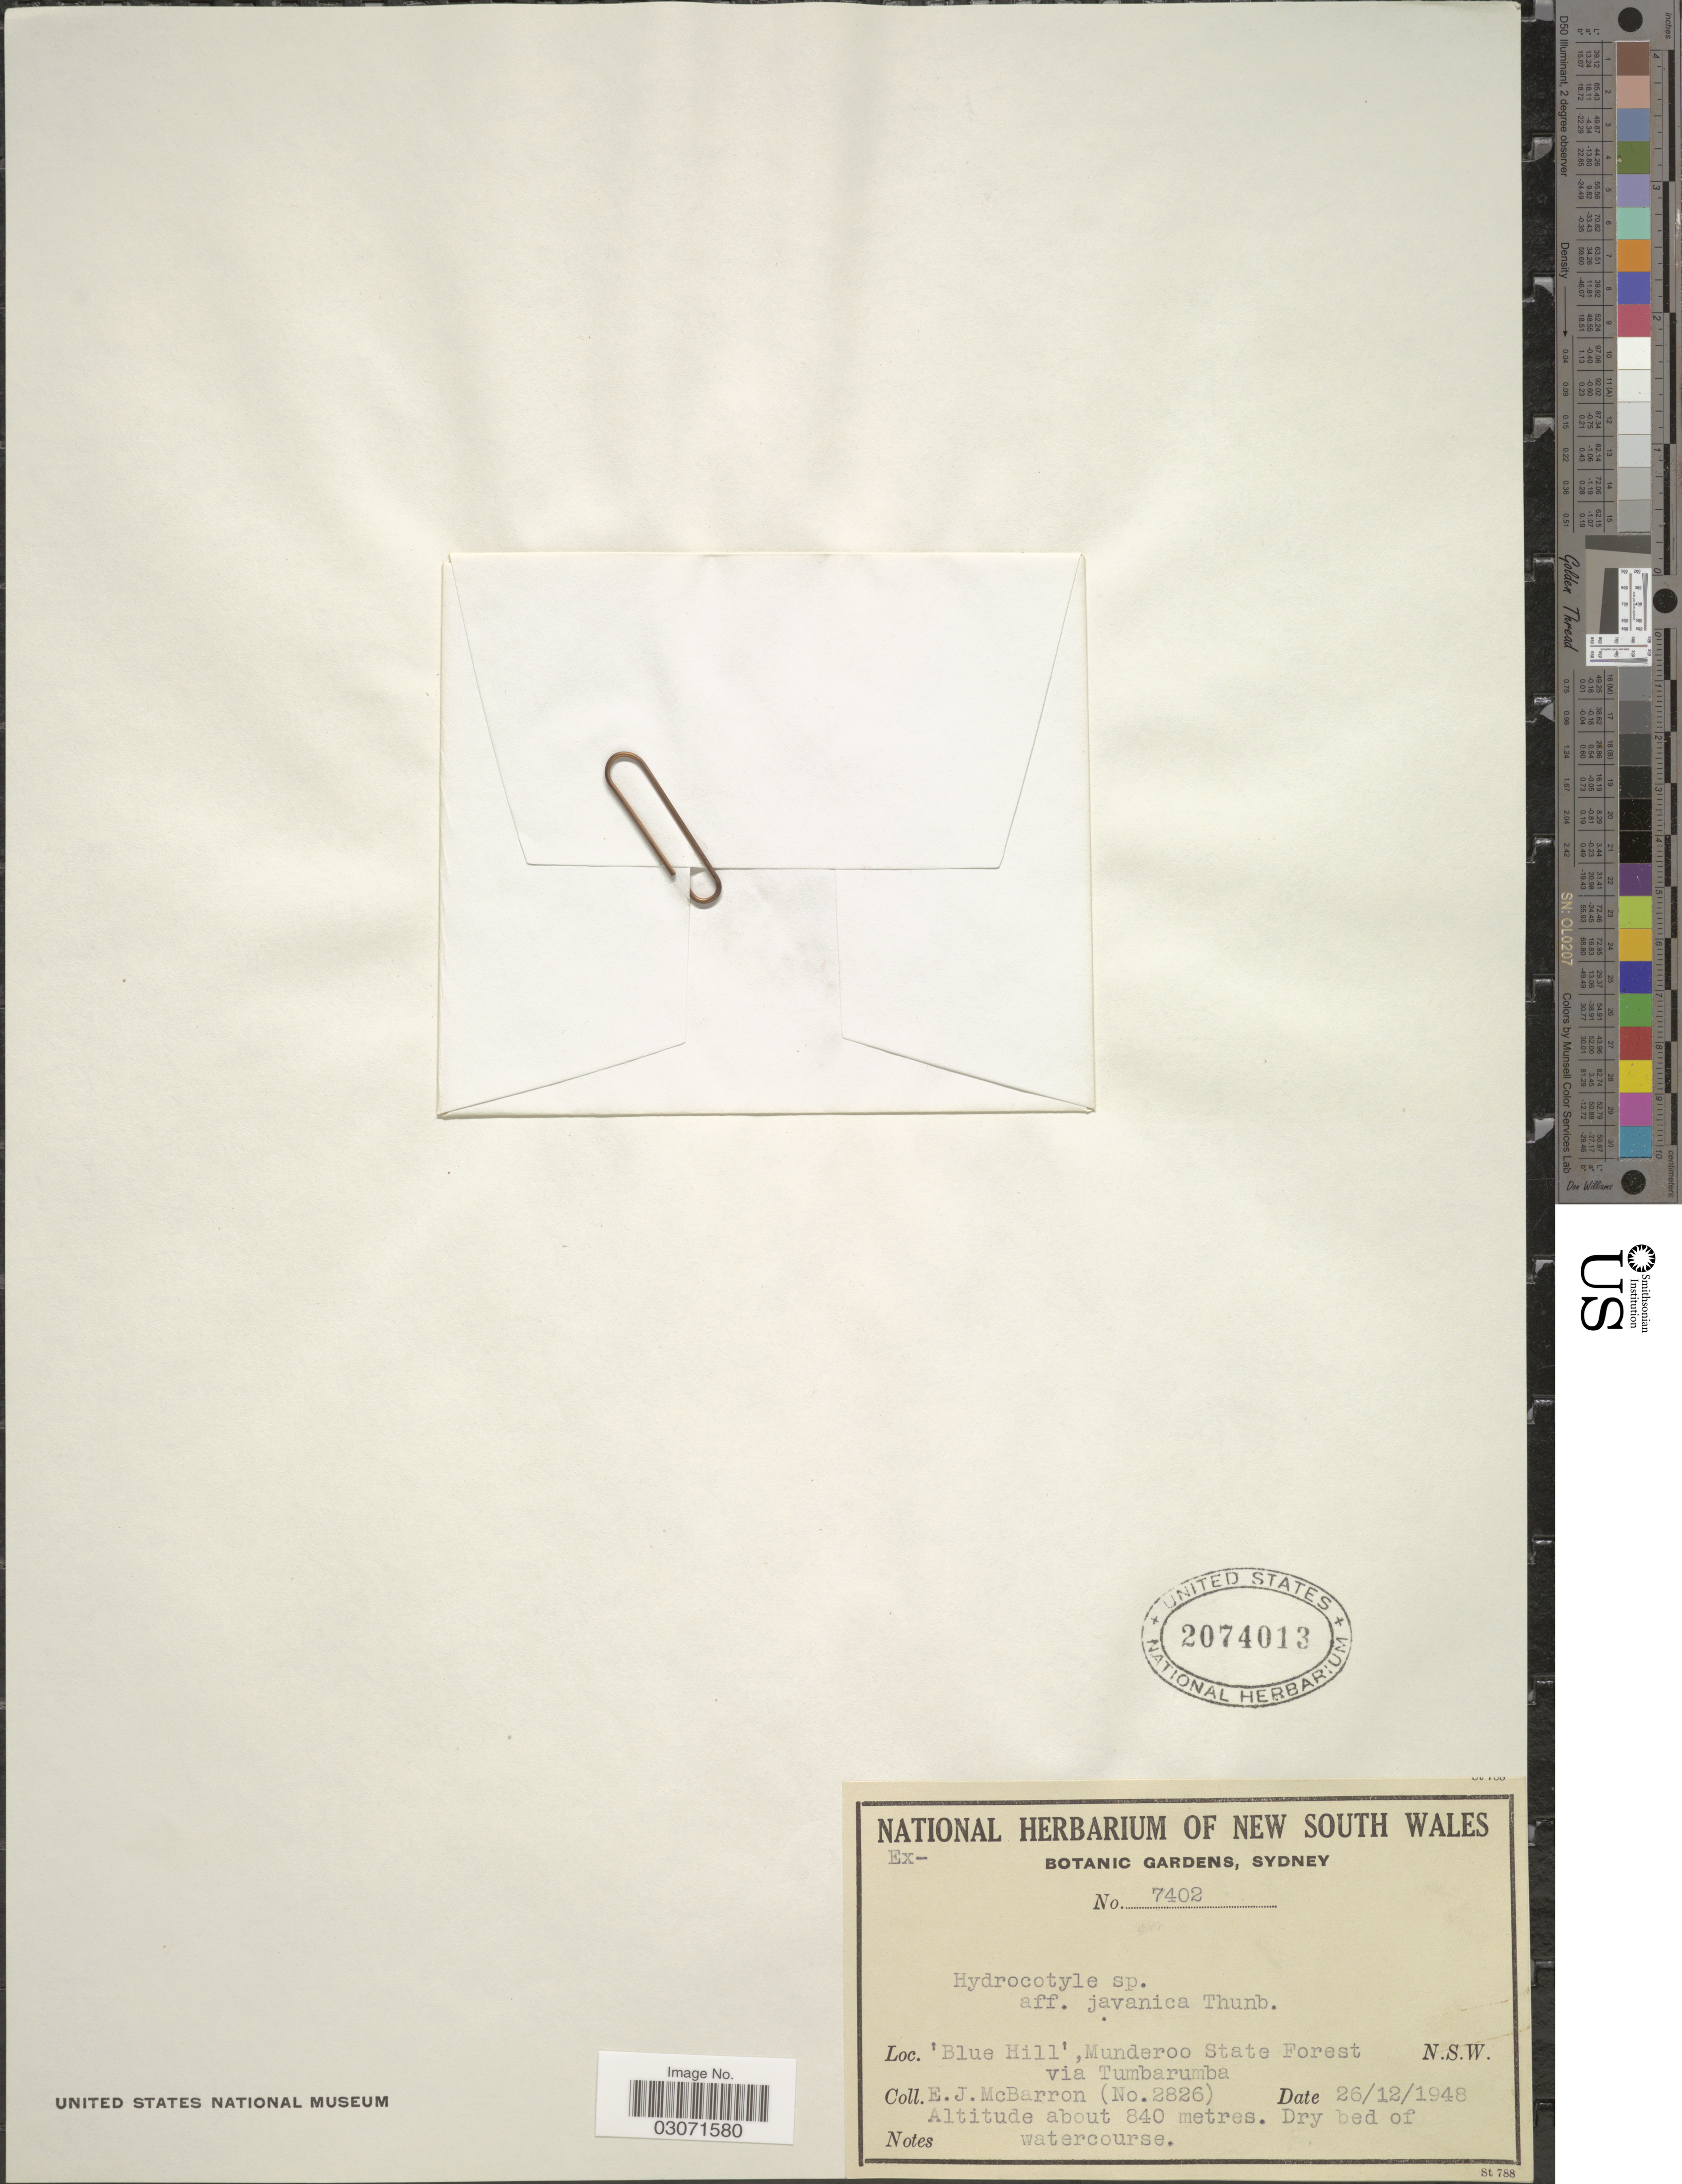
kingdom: Plantae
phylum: Tracheophyta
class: Magnoliopsida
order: Apiales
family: Araliaceae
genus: Hydrocotyle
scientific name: Hydrocotyle javanica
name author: Thunb.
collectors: E. McBarron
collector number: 2826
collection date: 1948-12-26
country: Australia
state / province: New South Wales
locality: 'Blue Hill', Munderoo State Forest via Tumbarumba. N. S. W.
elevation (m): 840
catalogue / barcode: US 2074013